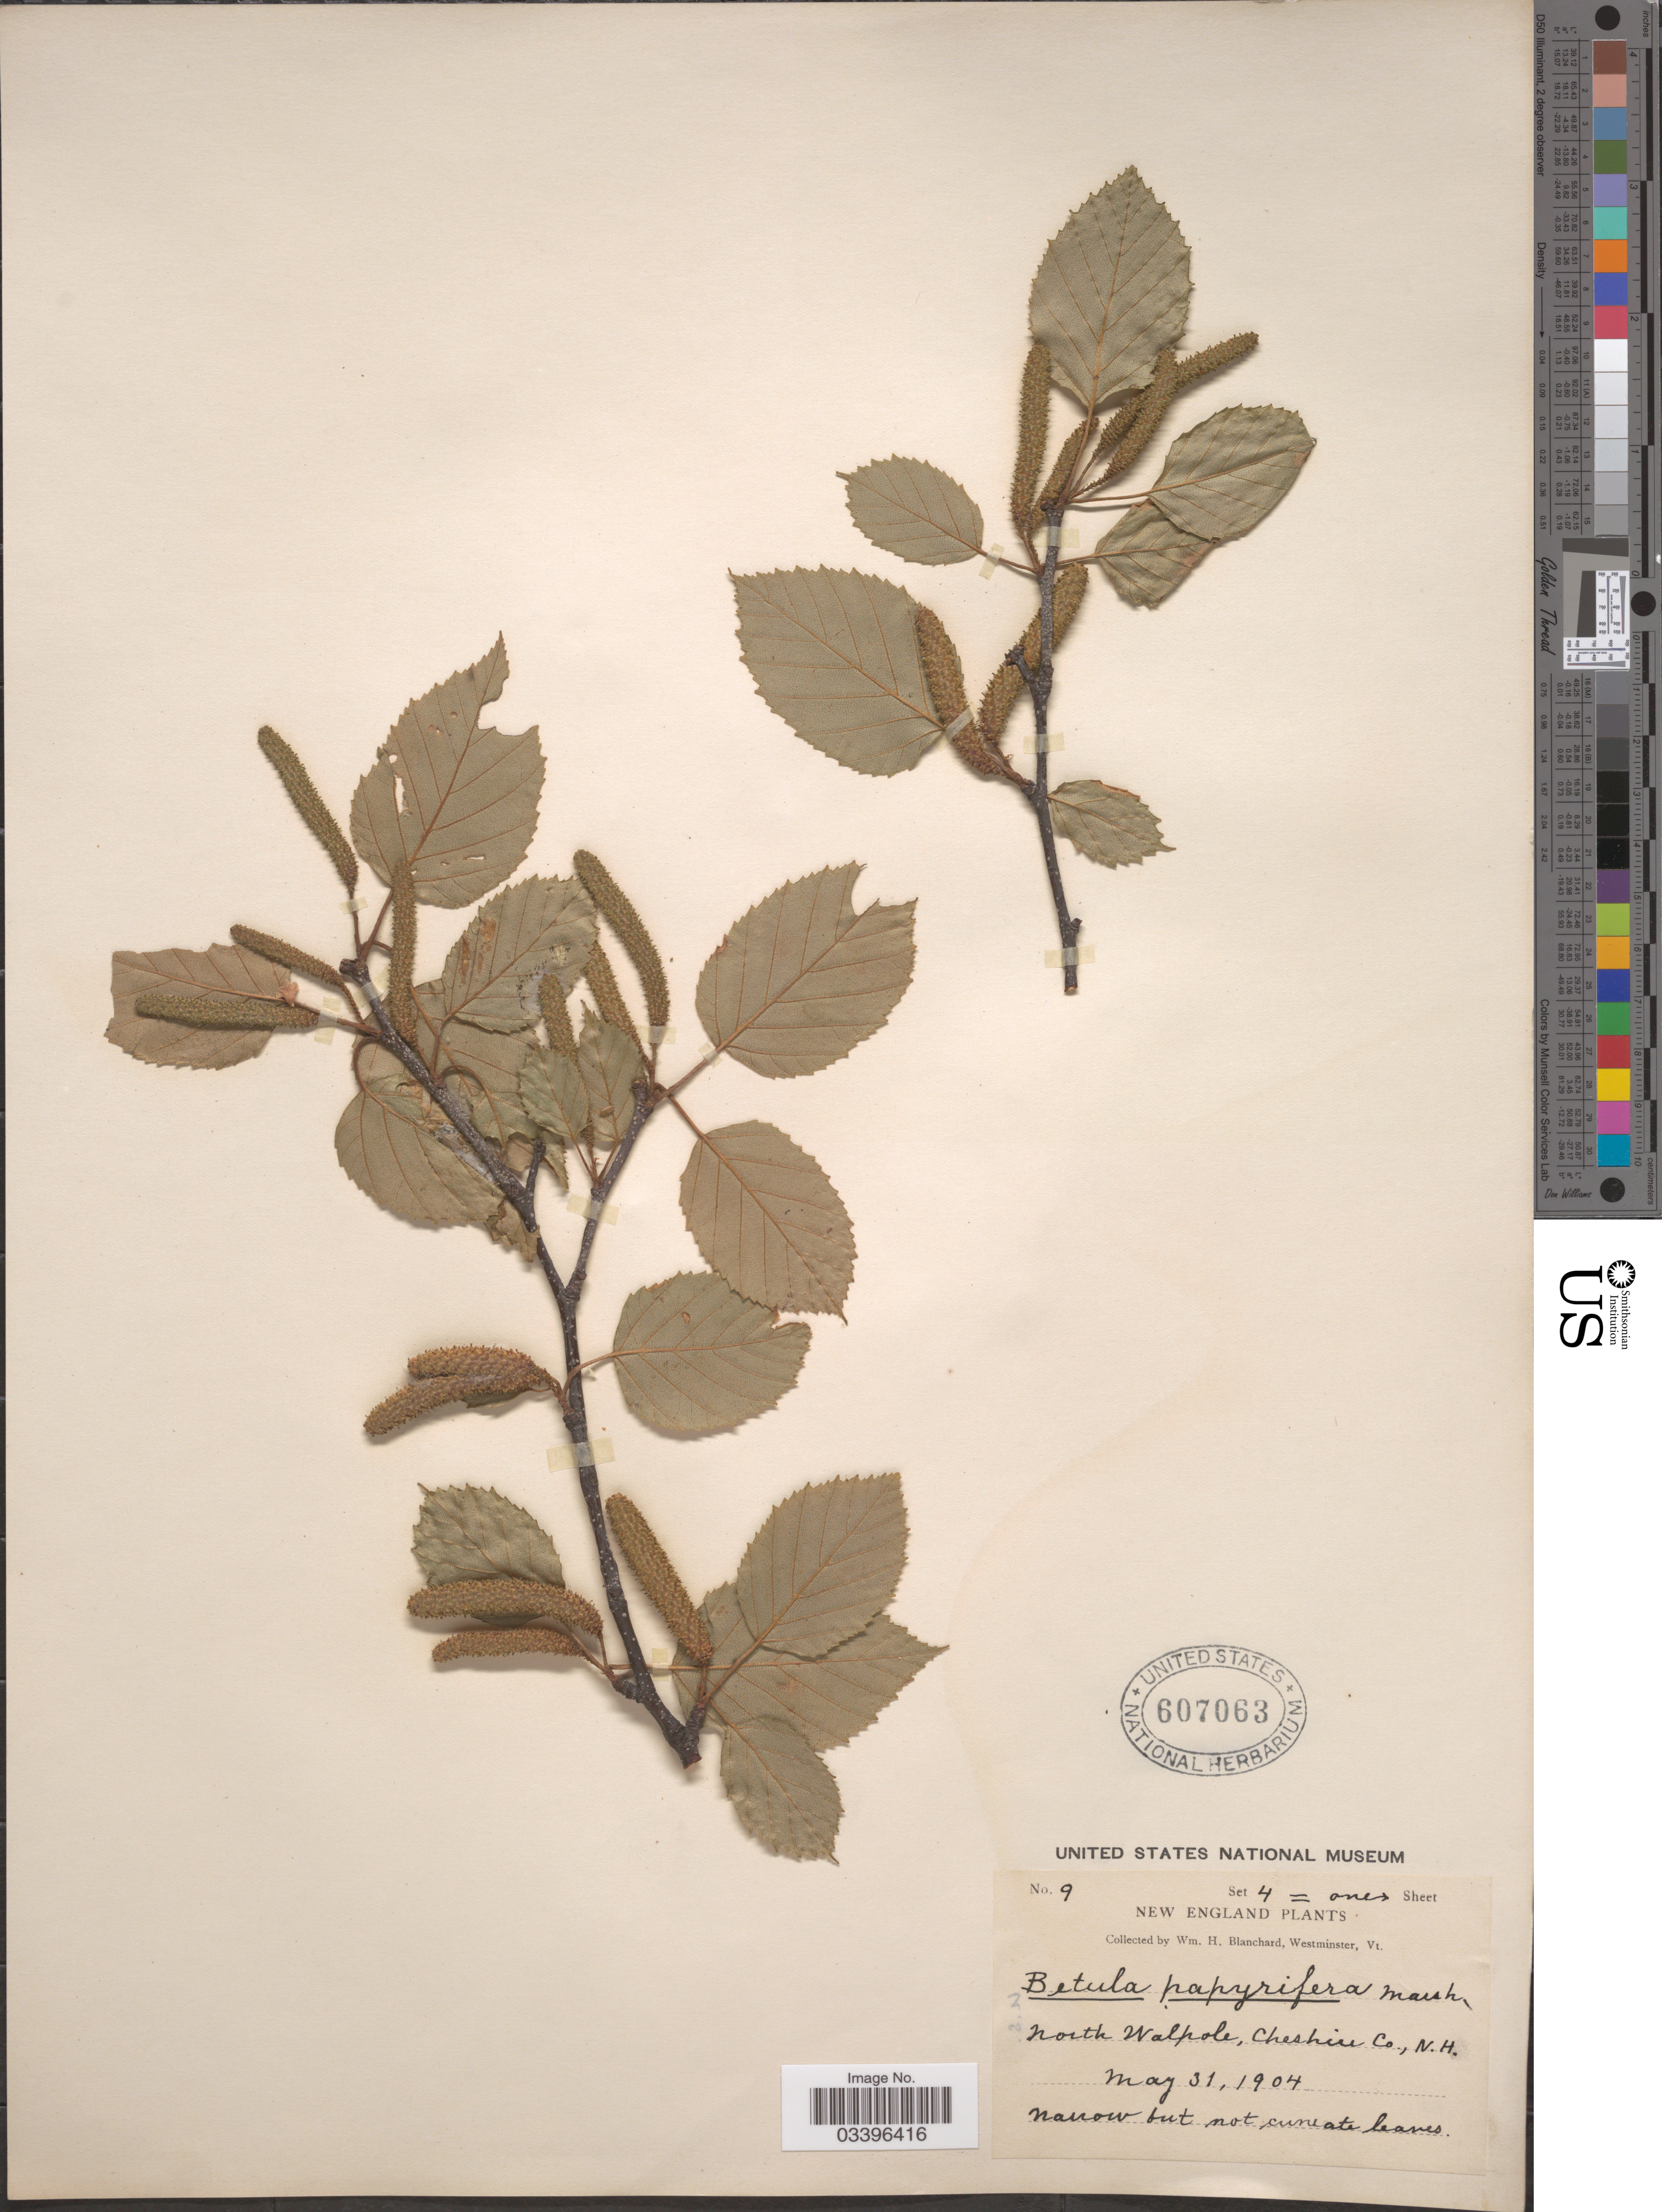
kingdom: Plantae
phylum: Tracheophyta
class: Magnoliopsida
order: Fagales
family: Betulaceae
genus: Betula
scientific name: Betula papyrifera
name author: Marshall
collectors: W. H. Blanchard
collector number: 9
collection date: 1904-03-31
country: United States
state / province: New Hampshire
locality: New England. North Walpole, Cheshire Co., N. H.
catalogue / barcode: US 607063